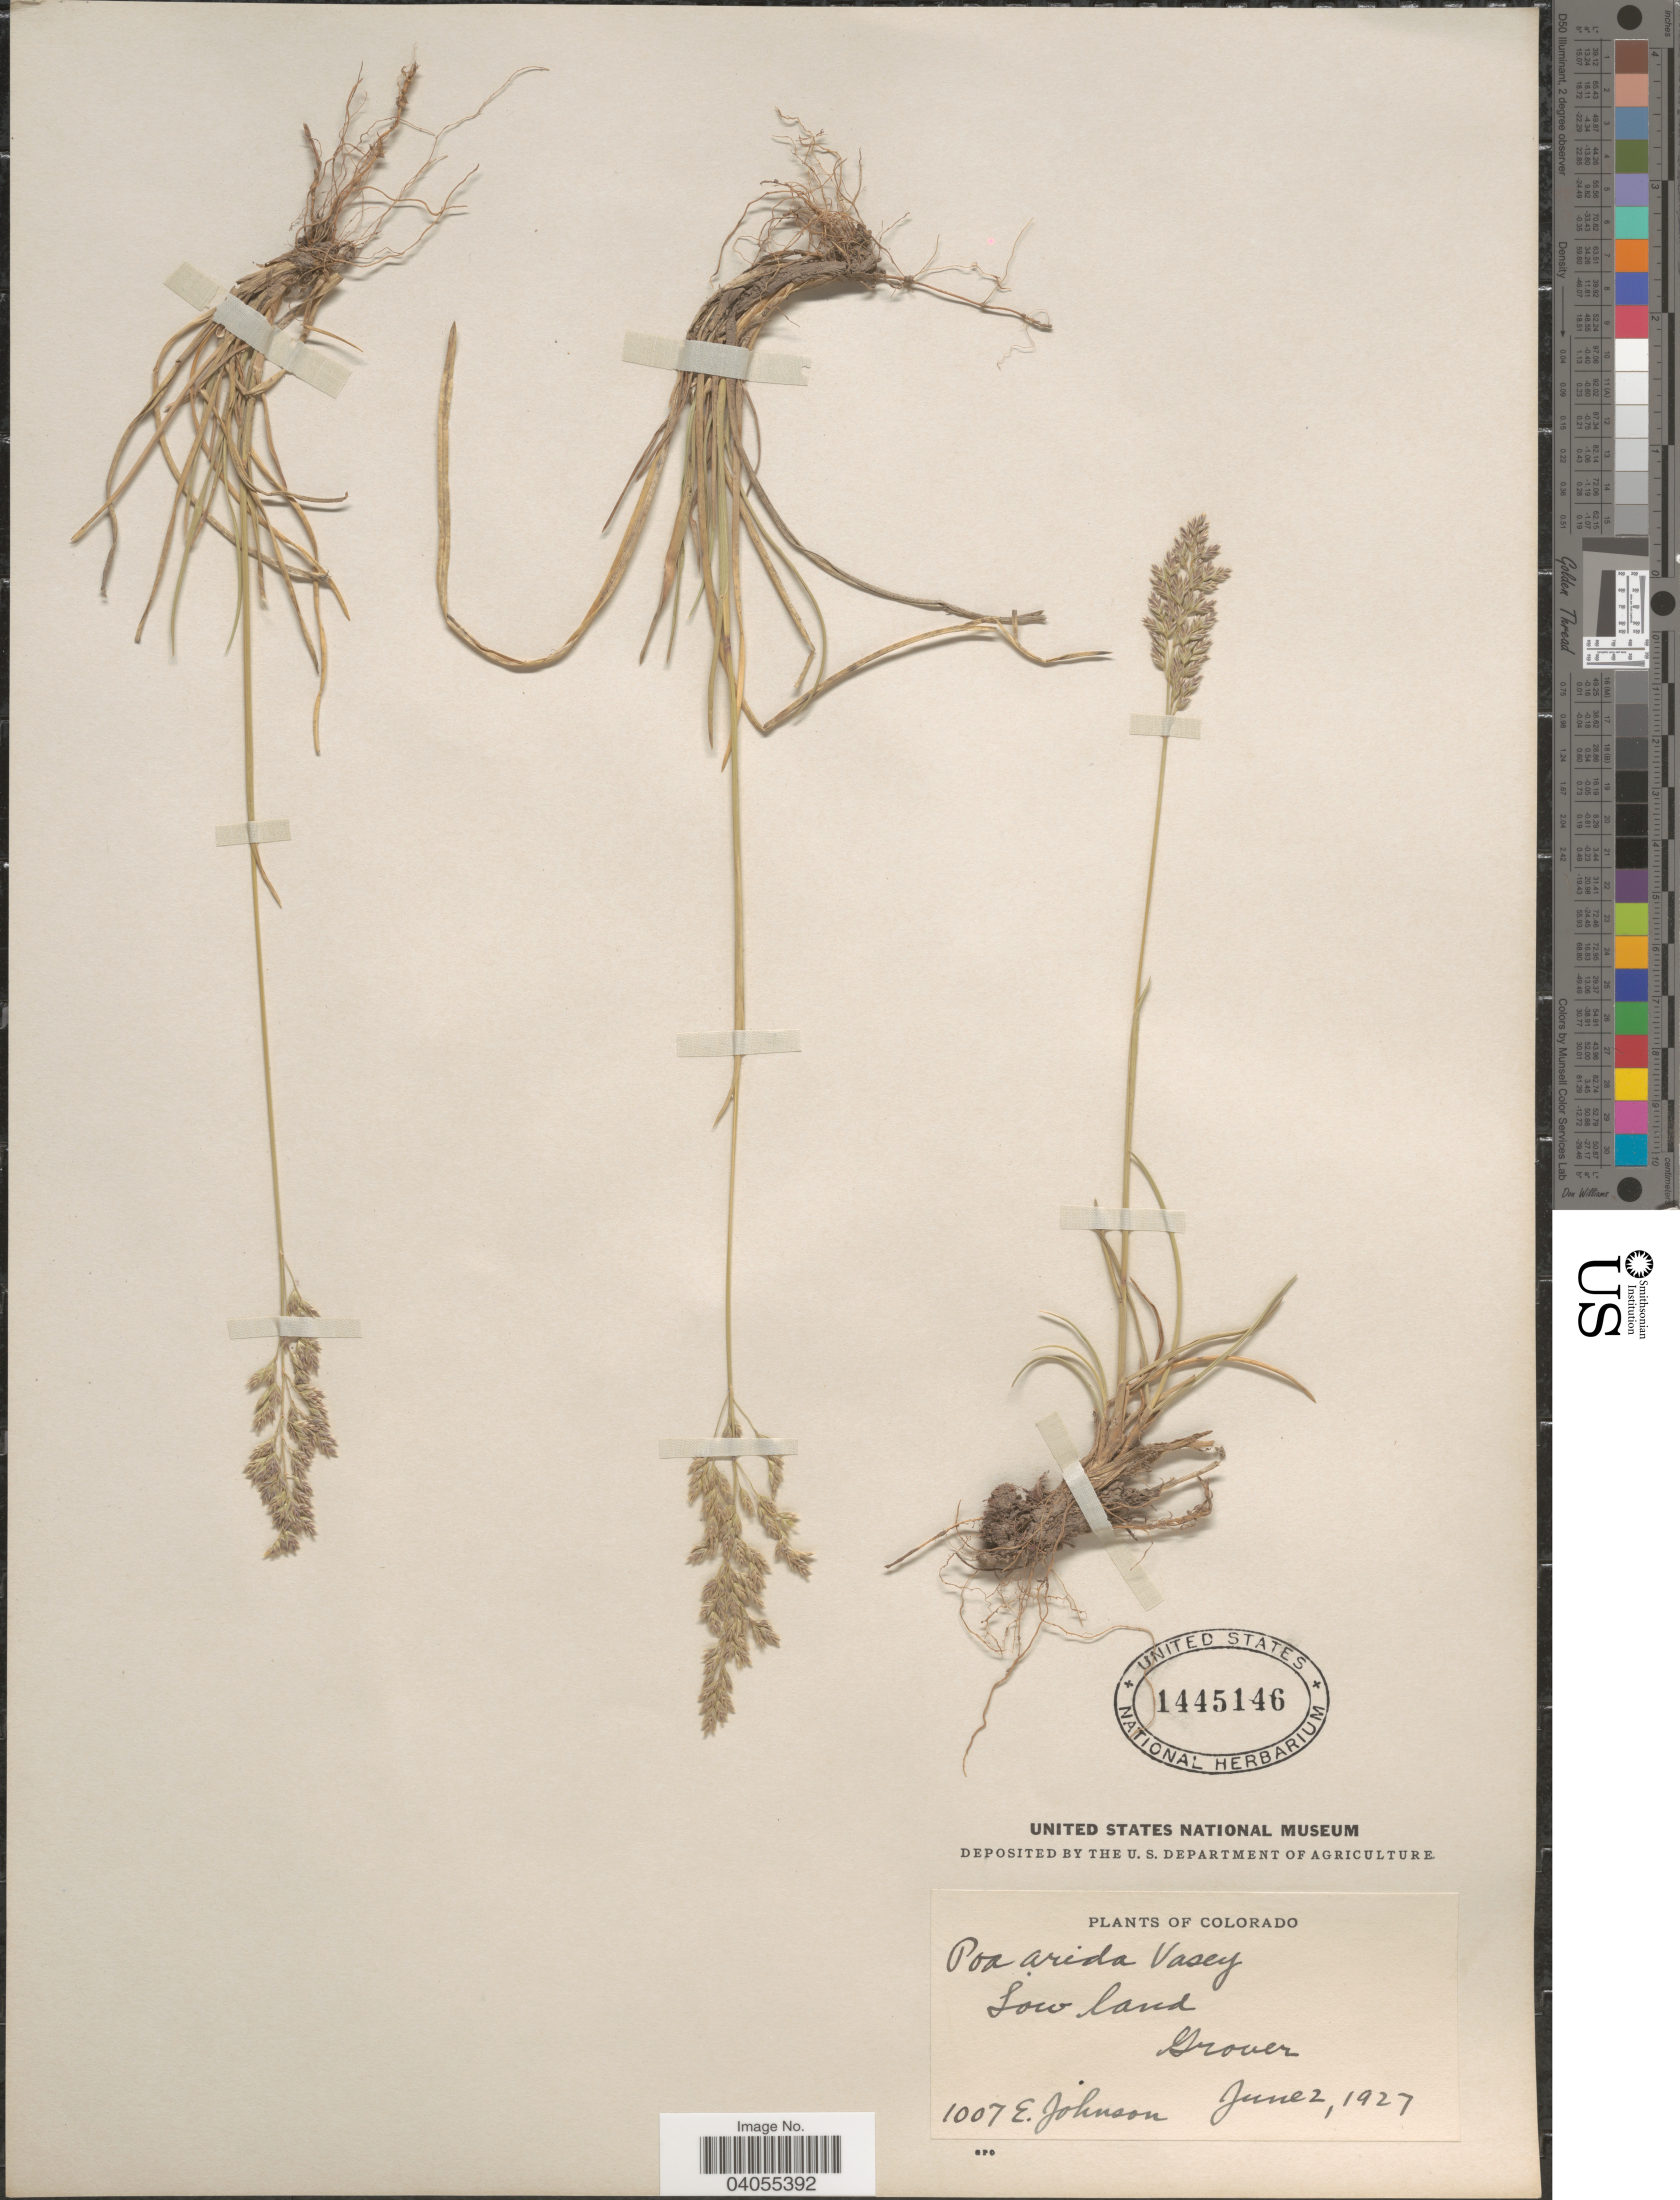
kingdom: Plantae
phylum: Tracheophyta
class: Liliopsida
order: Poales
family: Poaceae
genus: Poa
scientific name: Poa arida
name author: Vasey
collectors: E. Johnson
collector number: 1007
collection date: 1927-06-02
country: United States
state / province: Colorado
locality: Low land. Grover.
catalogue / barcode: US 1445146